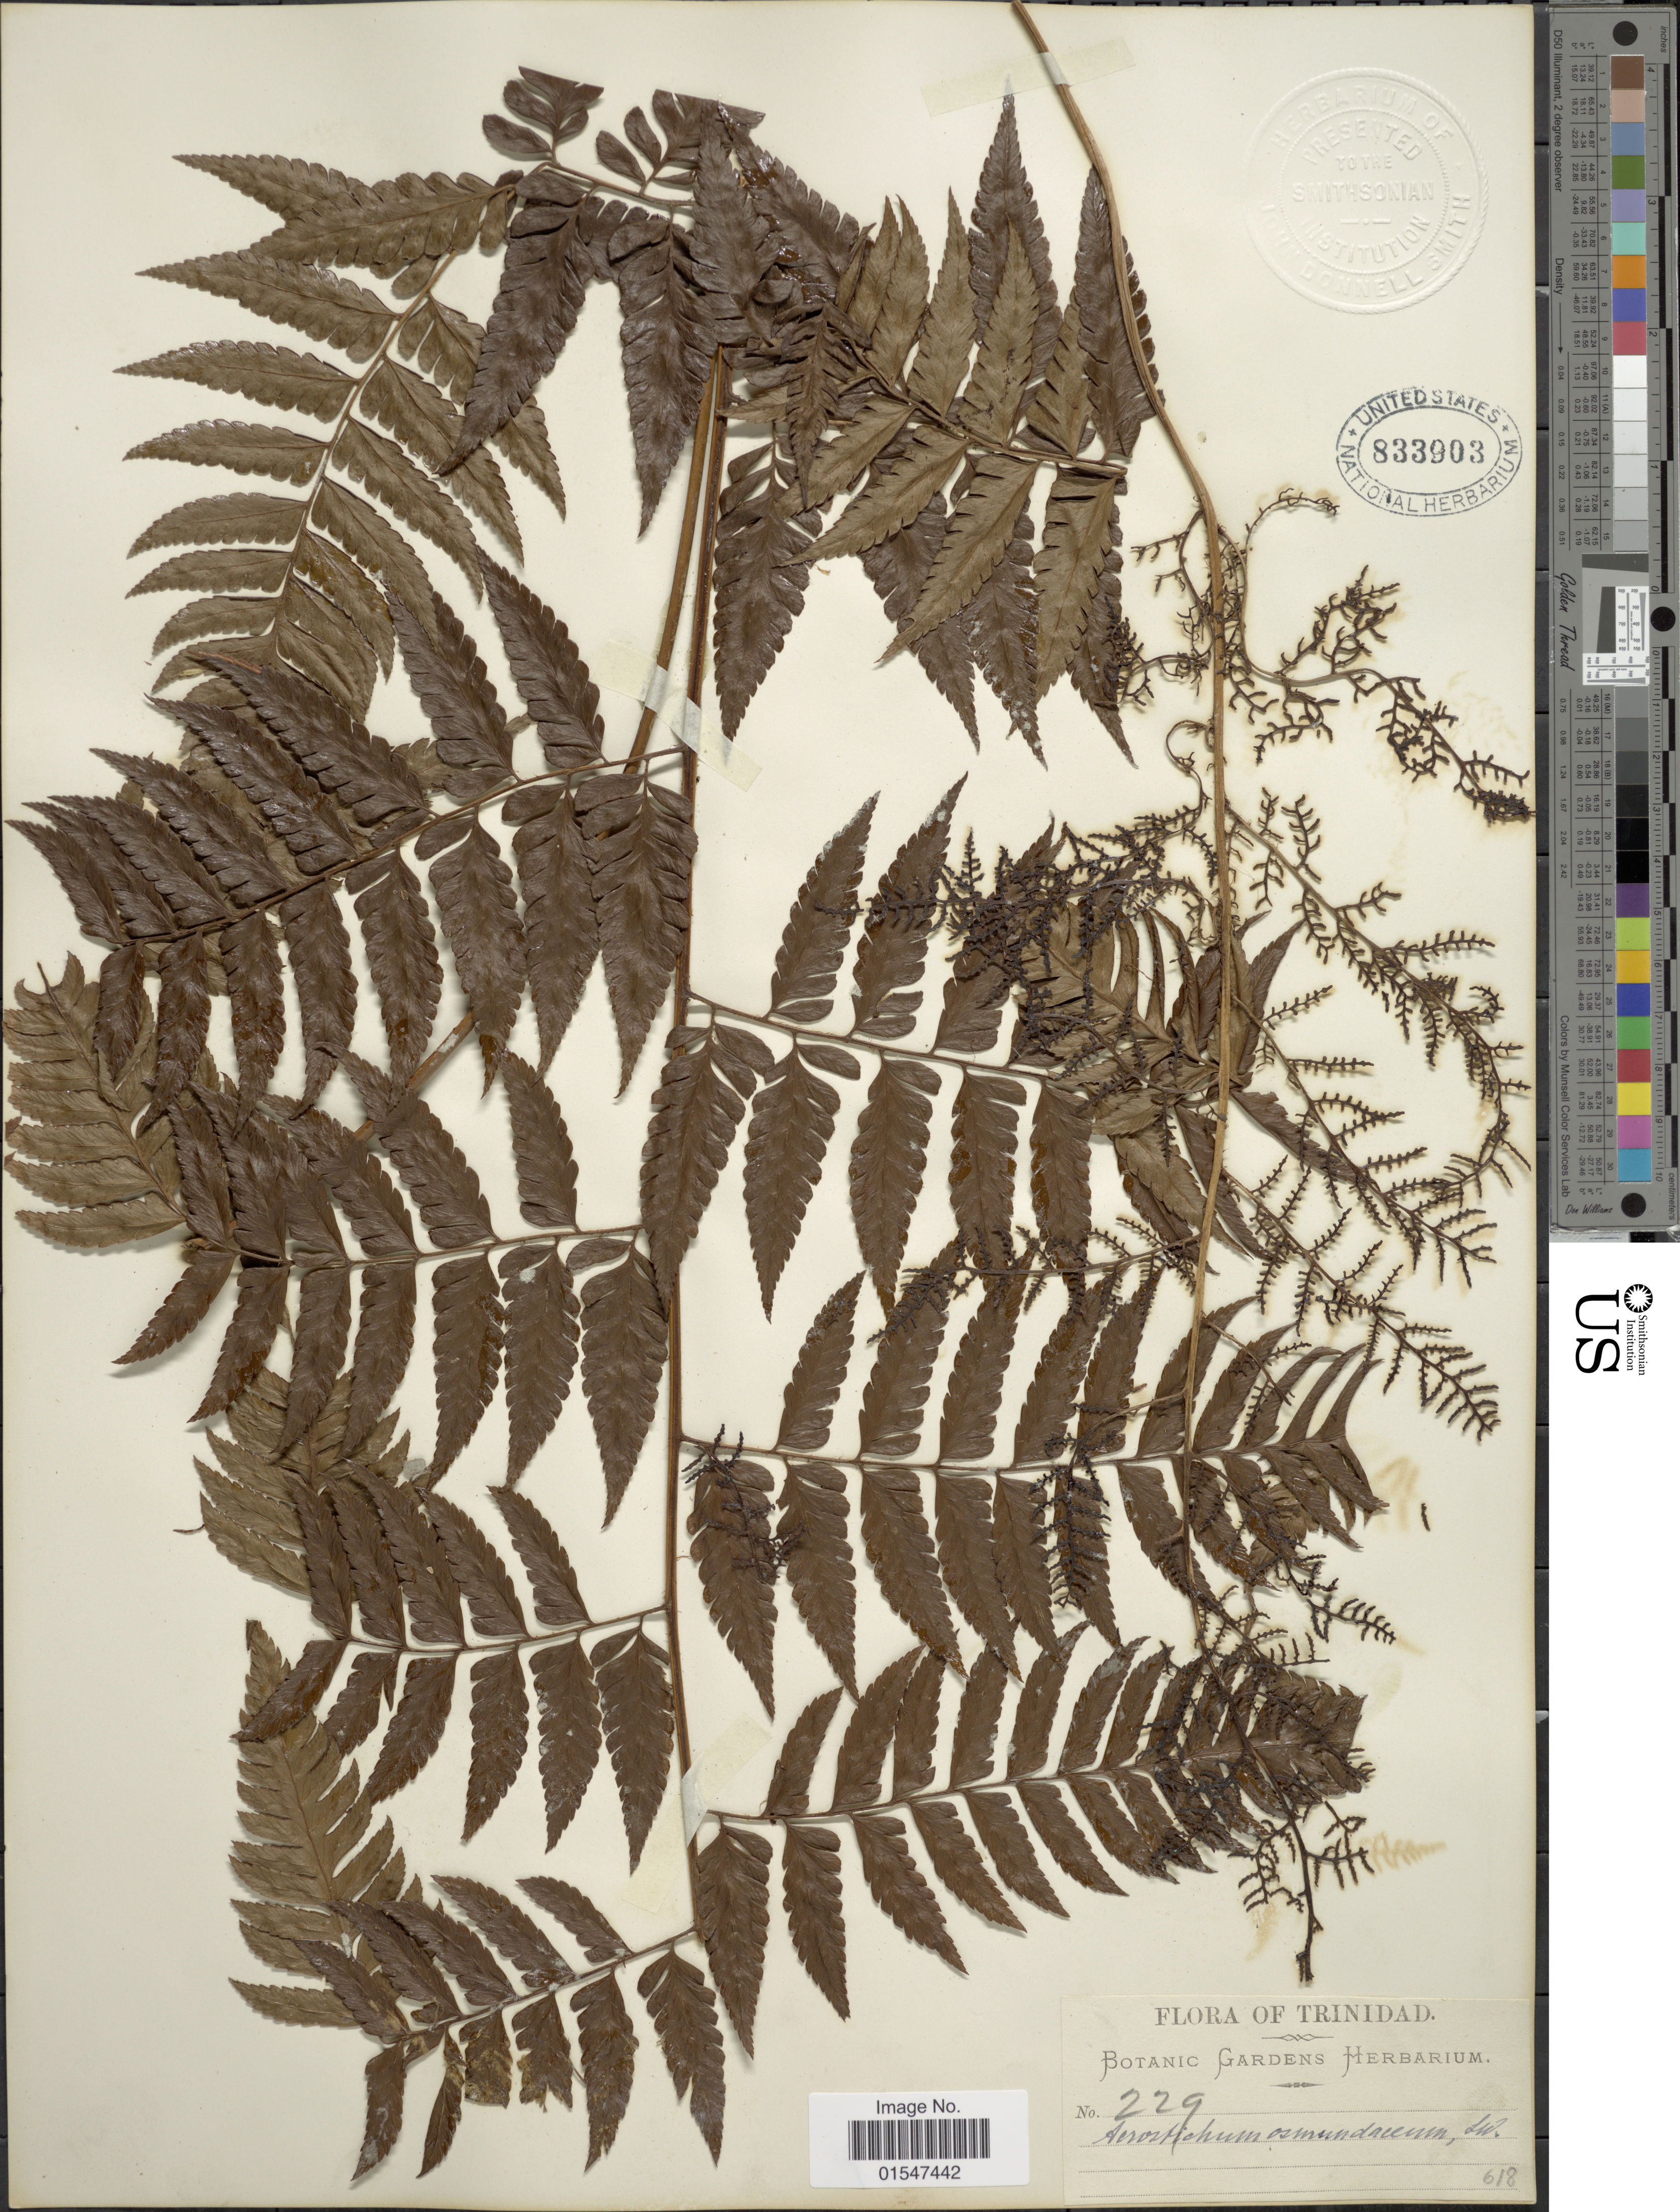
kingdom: Plantae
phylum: Tracheophyta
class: Polypodiopsida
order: Polypodiales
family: Dryopteridaceae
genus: Polybotrya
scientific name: Polybotrya osmundacea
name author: Humb. & Bonpl. ex Willd.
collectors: ex herb. Bot. Gard.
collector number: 229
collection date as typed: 618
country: Trinidad and Tobago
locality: Trinidad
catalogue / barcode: US 833903